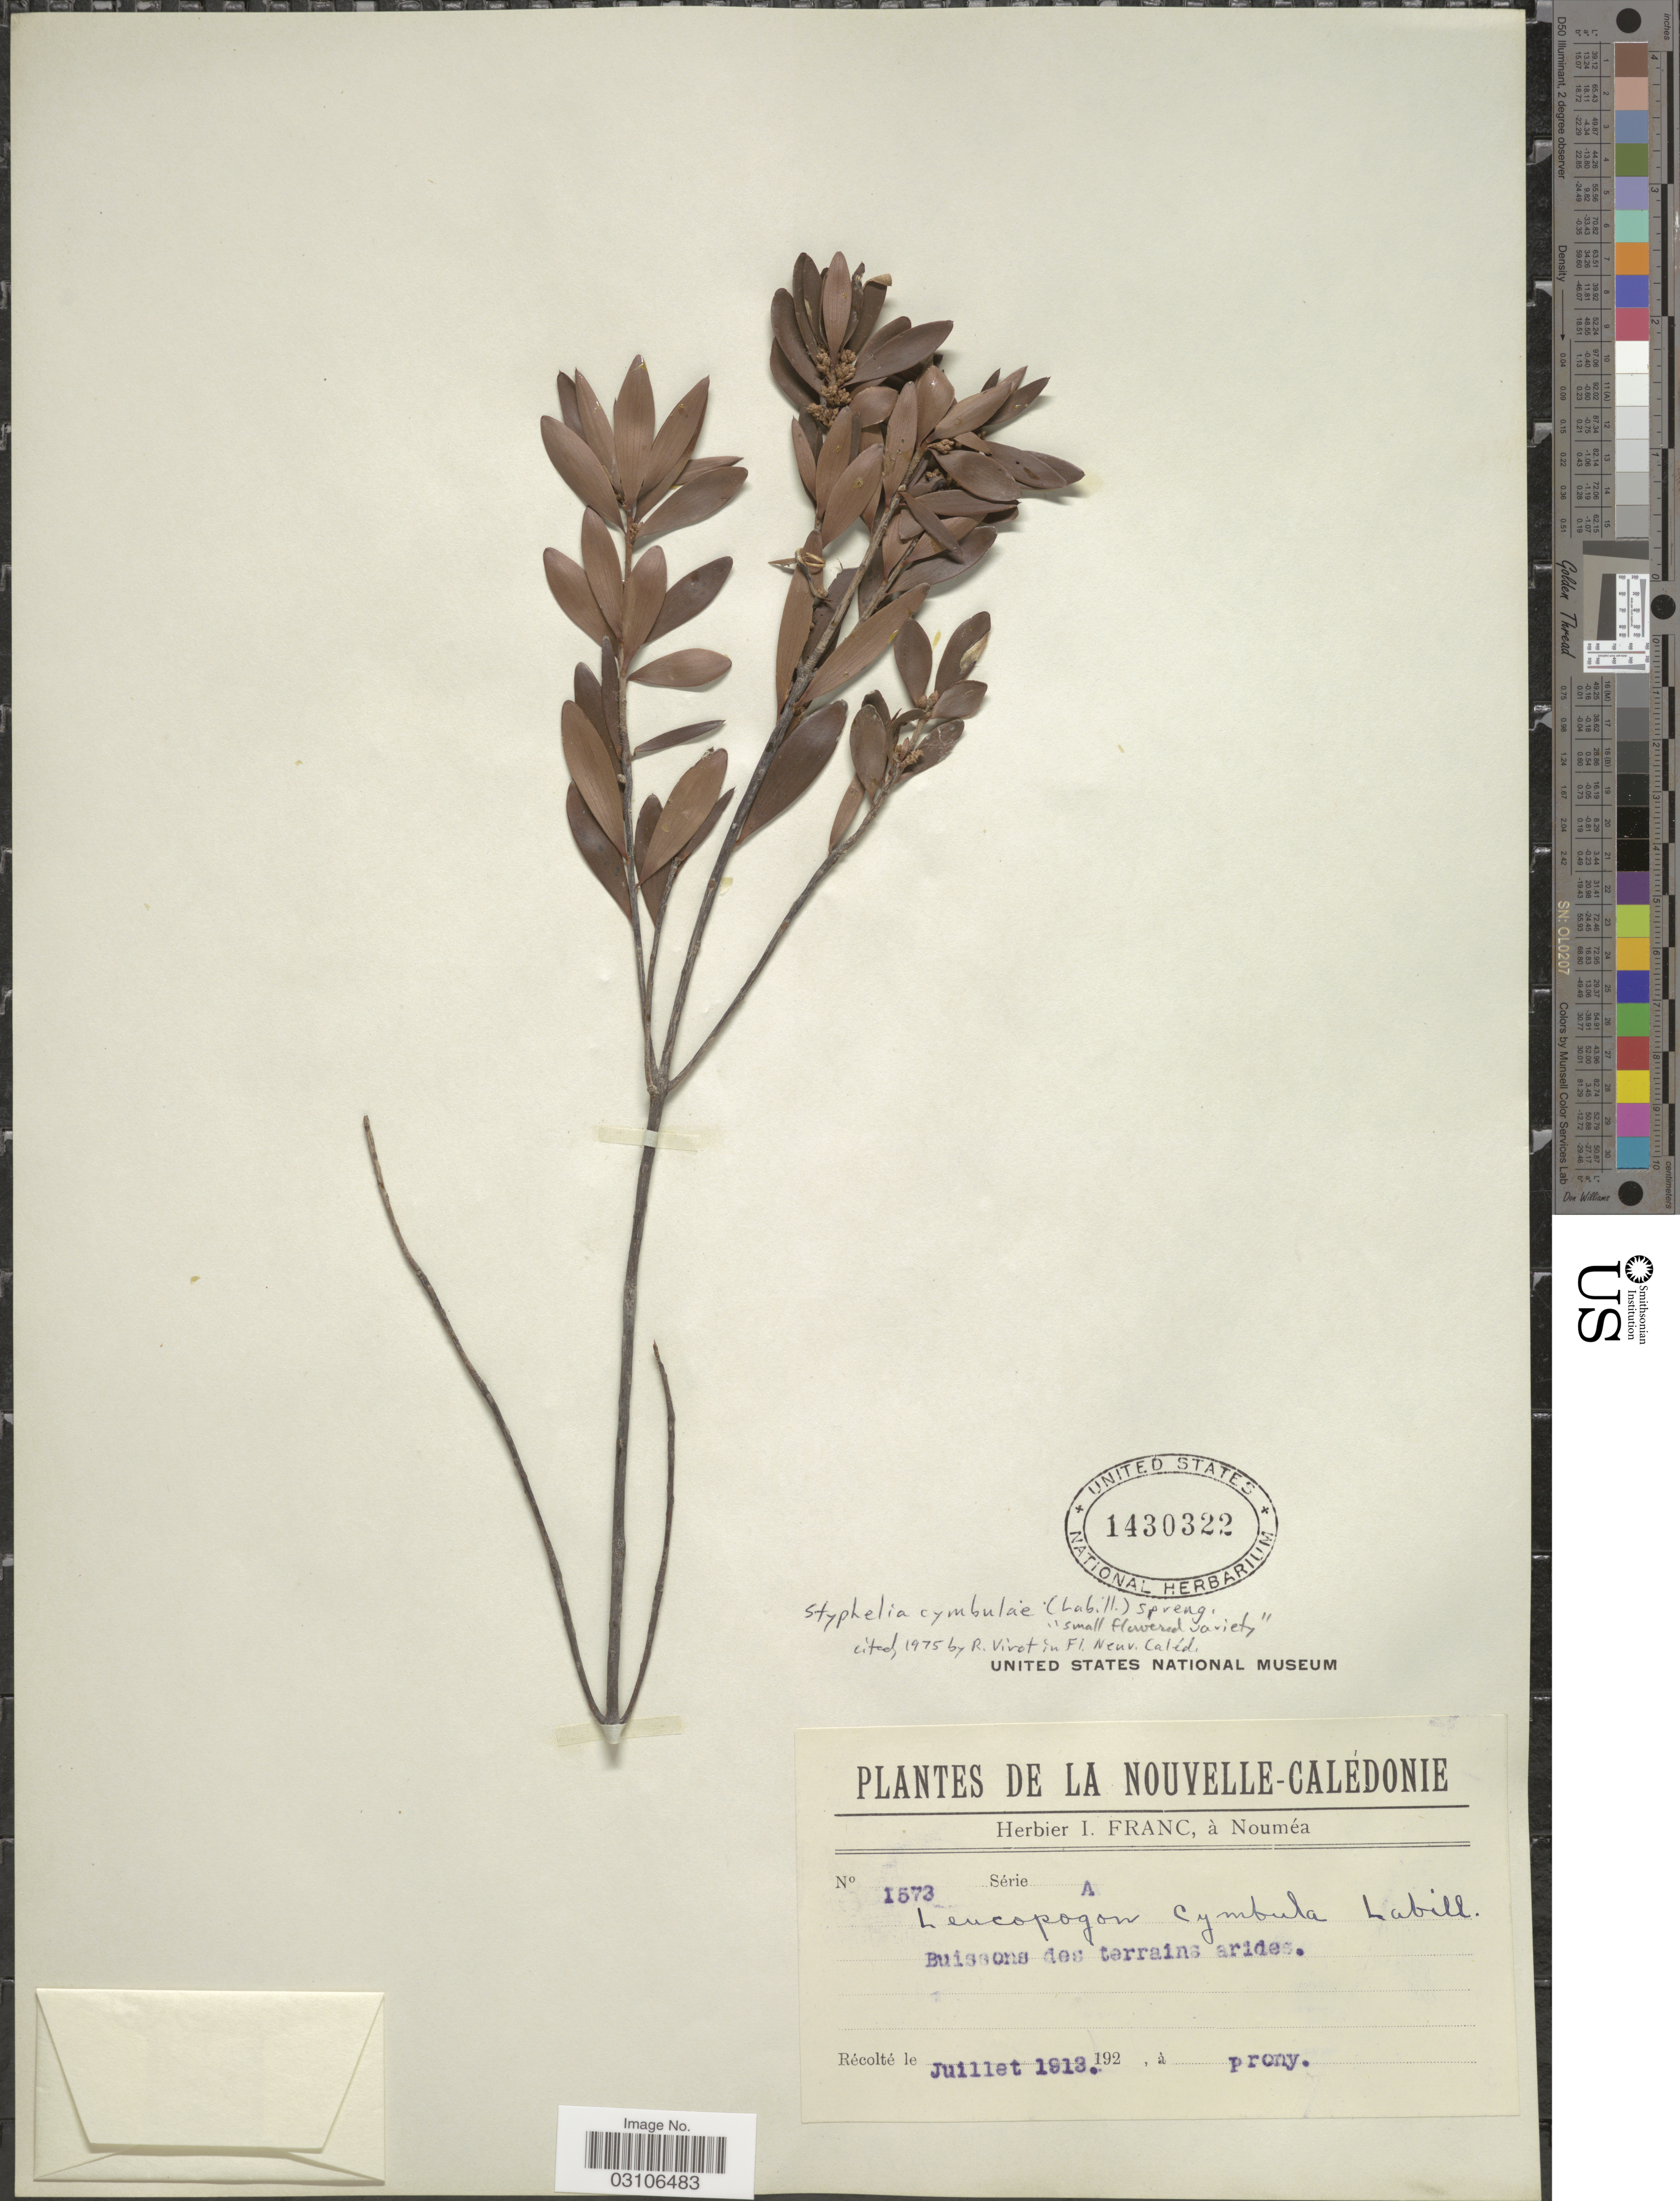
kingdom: Plantae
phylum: Tracheophyta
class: Magnoliopsida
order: Ericales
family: Ericaceae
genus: Styphelia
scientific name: Styphelia cymbulae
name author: (Labill.) Spreng.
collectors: ex herb. I. Franc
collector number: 1573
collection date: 1913-07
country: New Caledonia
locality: Buissons des terrains arides. Prony.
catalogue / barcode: US 1430322